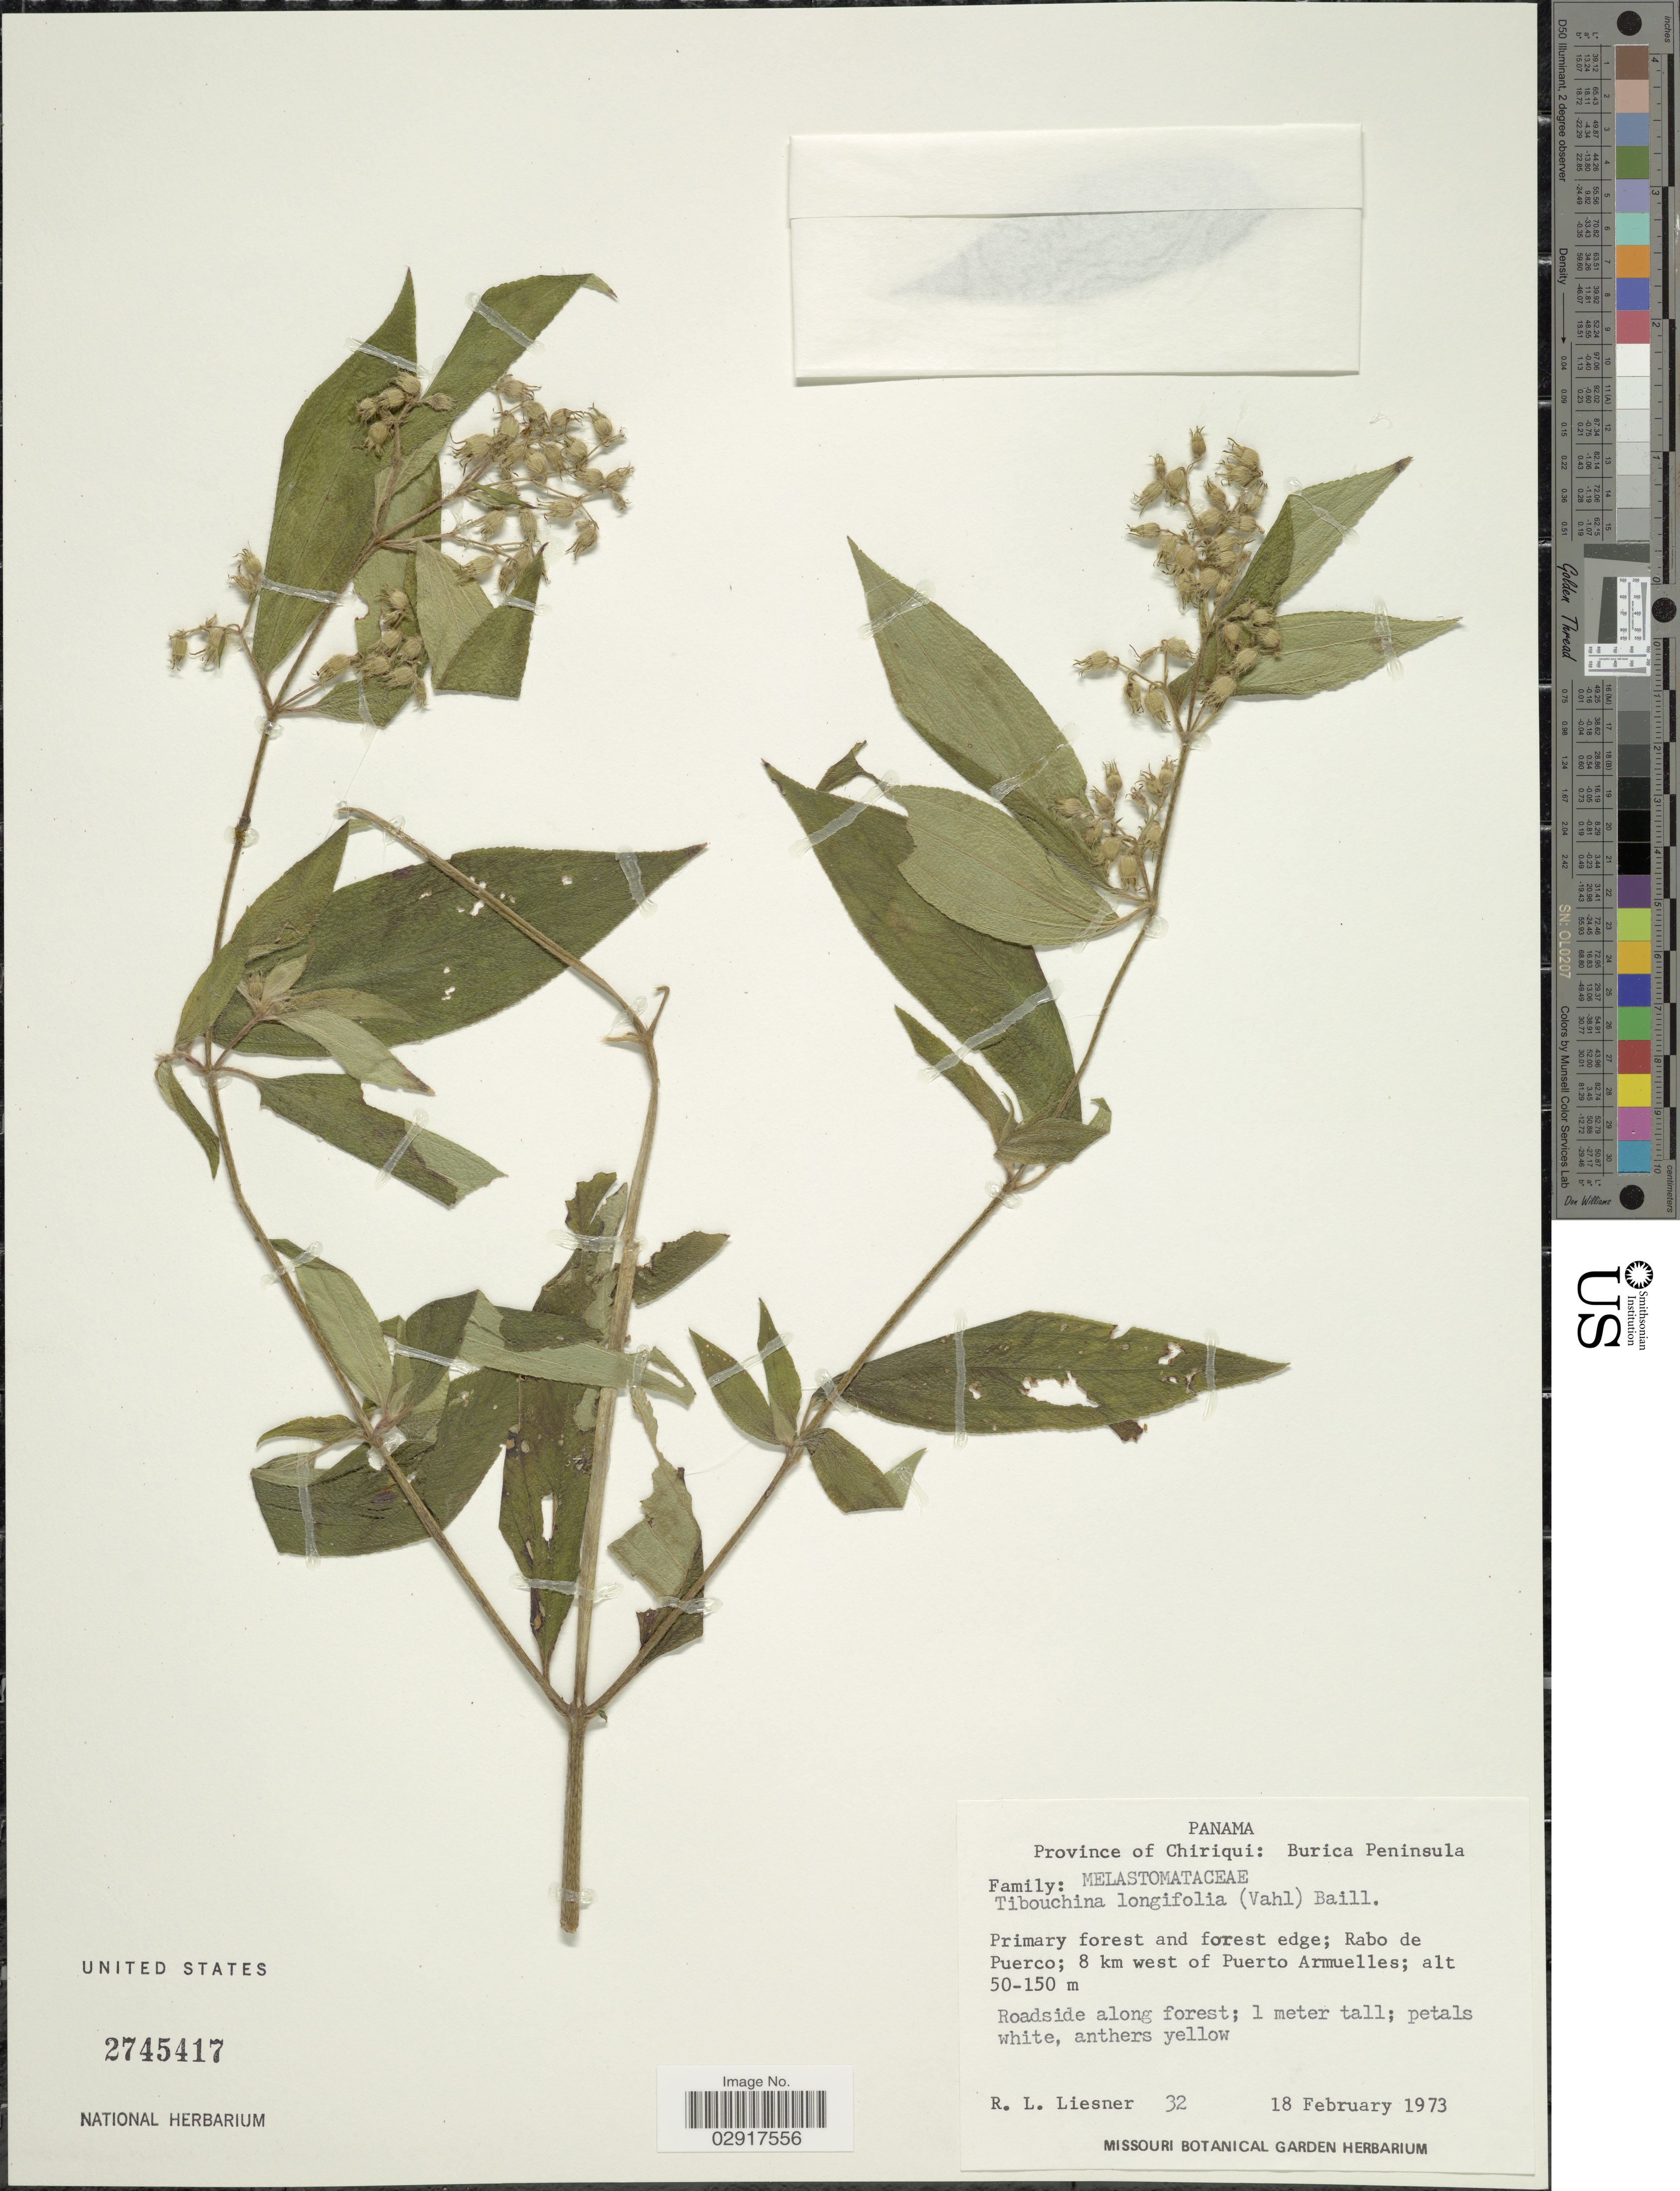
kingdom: Plantae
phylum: Tracheophyta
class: Magnoliopsida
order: Myrtales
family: Melastomataceae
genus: Chaetogastra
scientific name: Chaetogastra longifolia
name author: (Vahl) DC.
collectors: R. L. Liesner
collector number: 32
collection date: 1973-02-18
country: Panama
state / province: Chiriqui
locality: Province of Chiriqui: Burica Peninsula. Primary forest and forest edge; Rabo de Puerco; 8 km west of Puerto Armuelles.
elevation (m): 50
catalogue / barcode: US 2745417